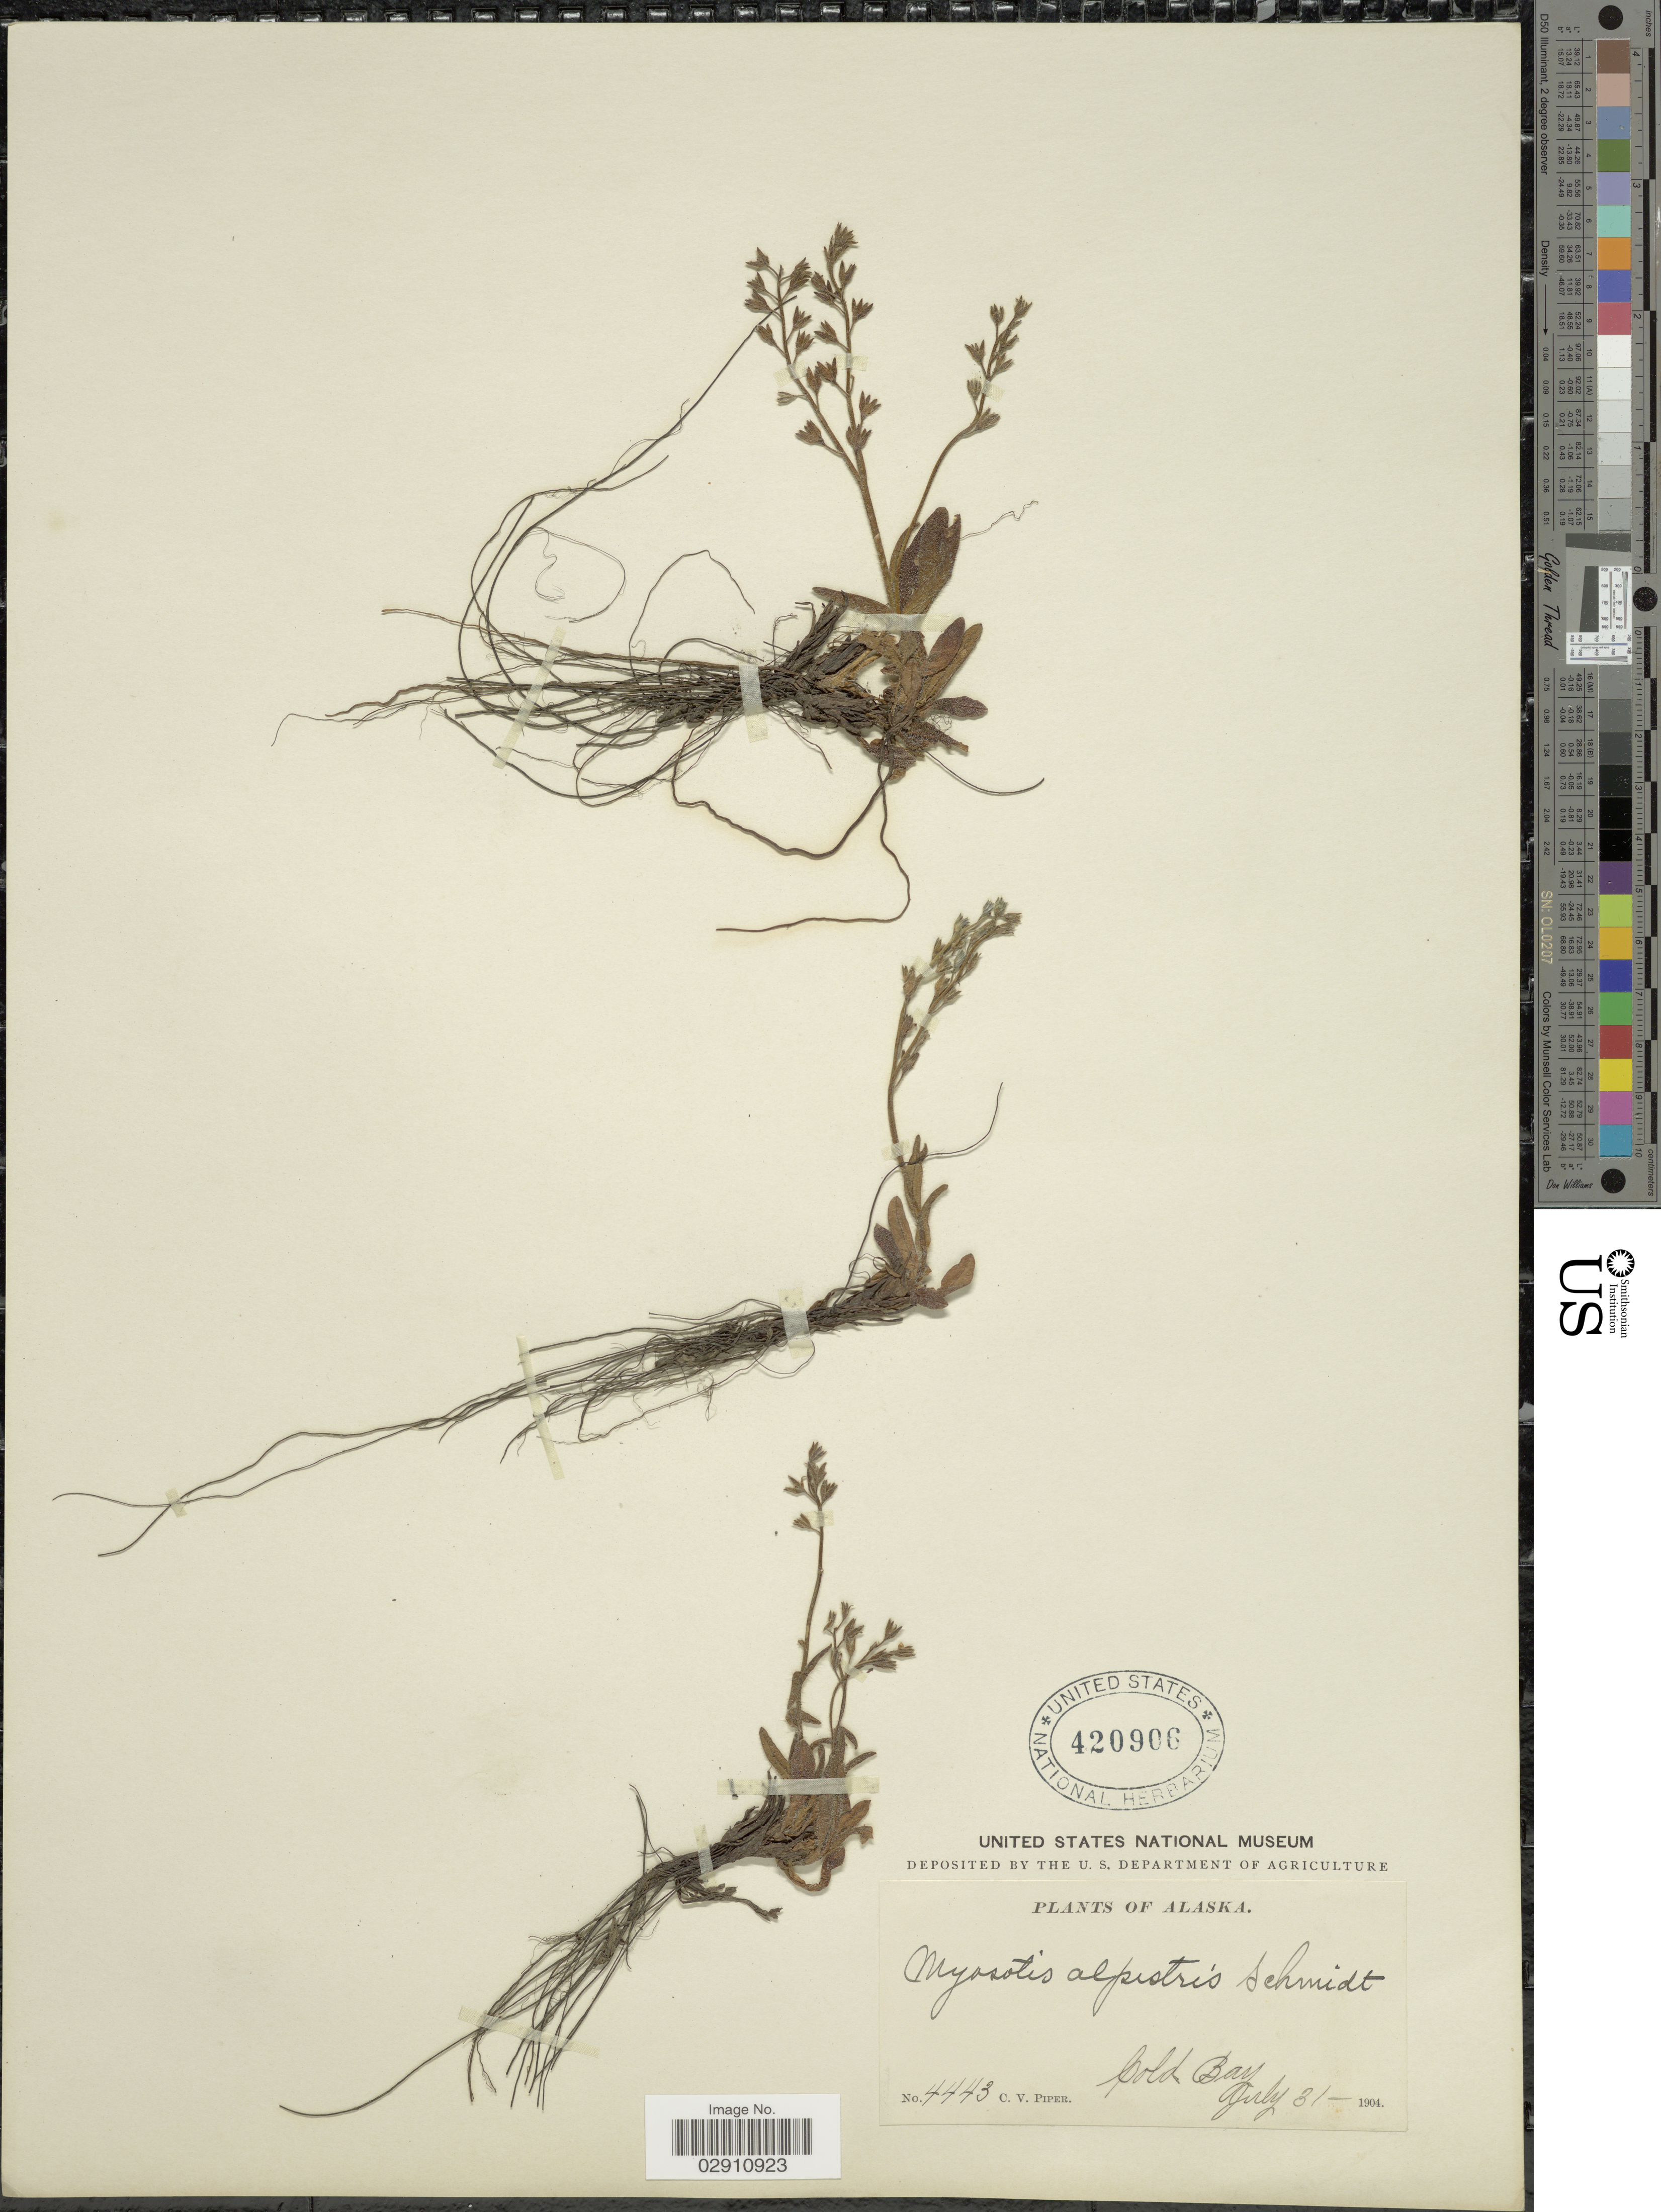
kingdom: Plantae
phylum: Tracheophyta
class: Magnoliopsida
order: Boraginales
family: Boraginaceae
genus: Myosotis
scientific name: Myosotis alpestris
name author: F.W. Schmidt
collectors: C. V. Piper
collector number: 4443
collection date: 1904-07-31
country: United States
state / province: Alaska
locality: Cold Bay.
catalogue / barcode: US 420906